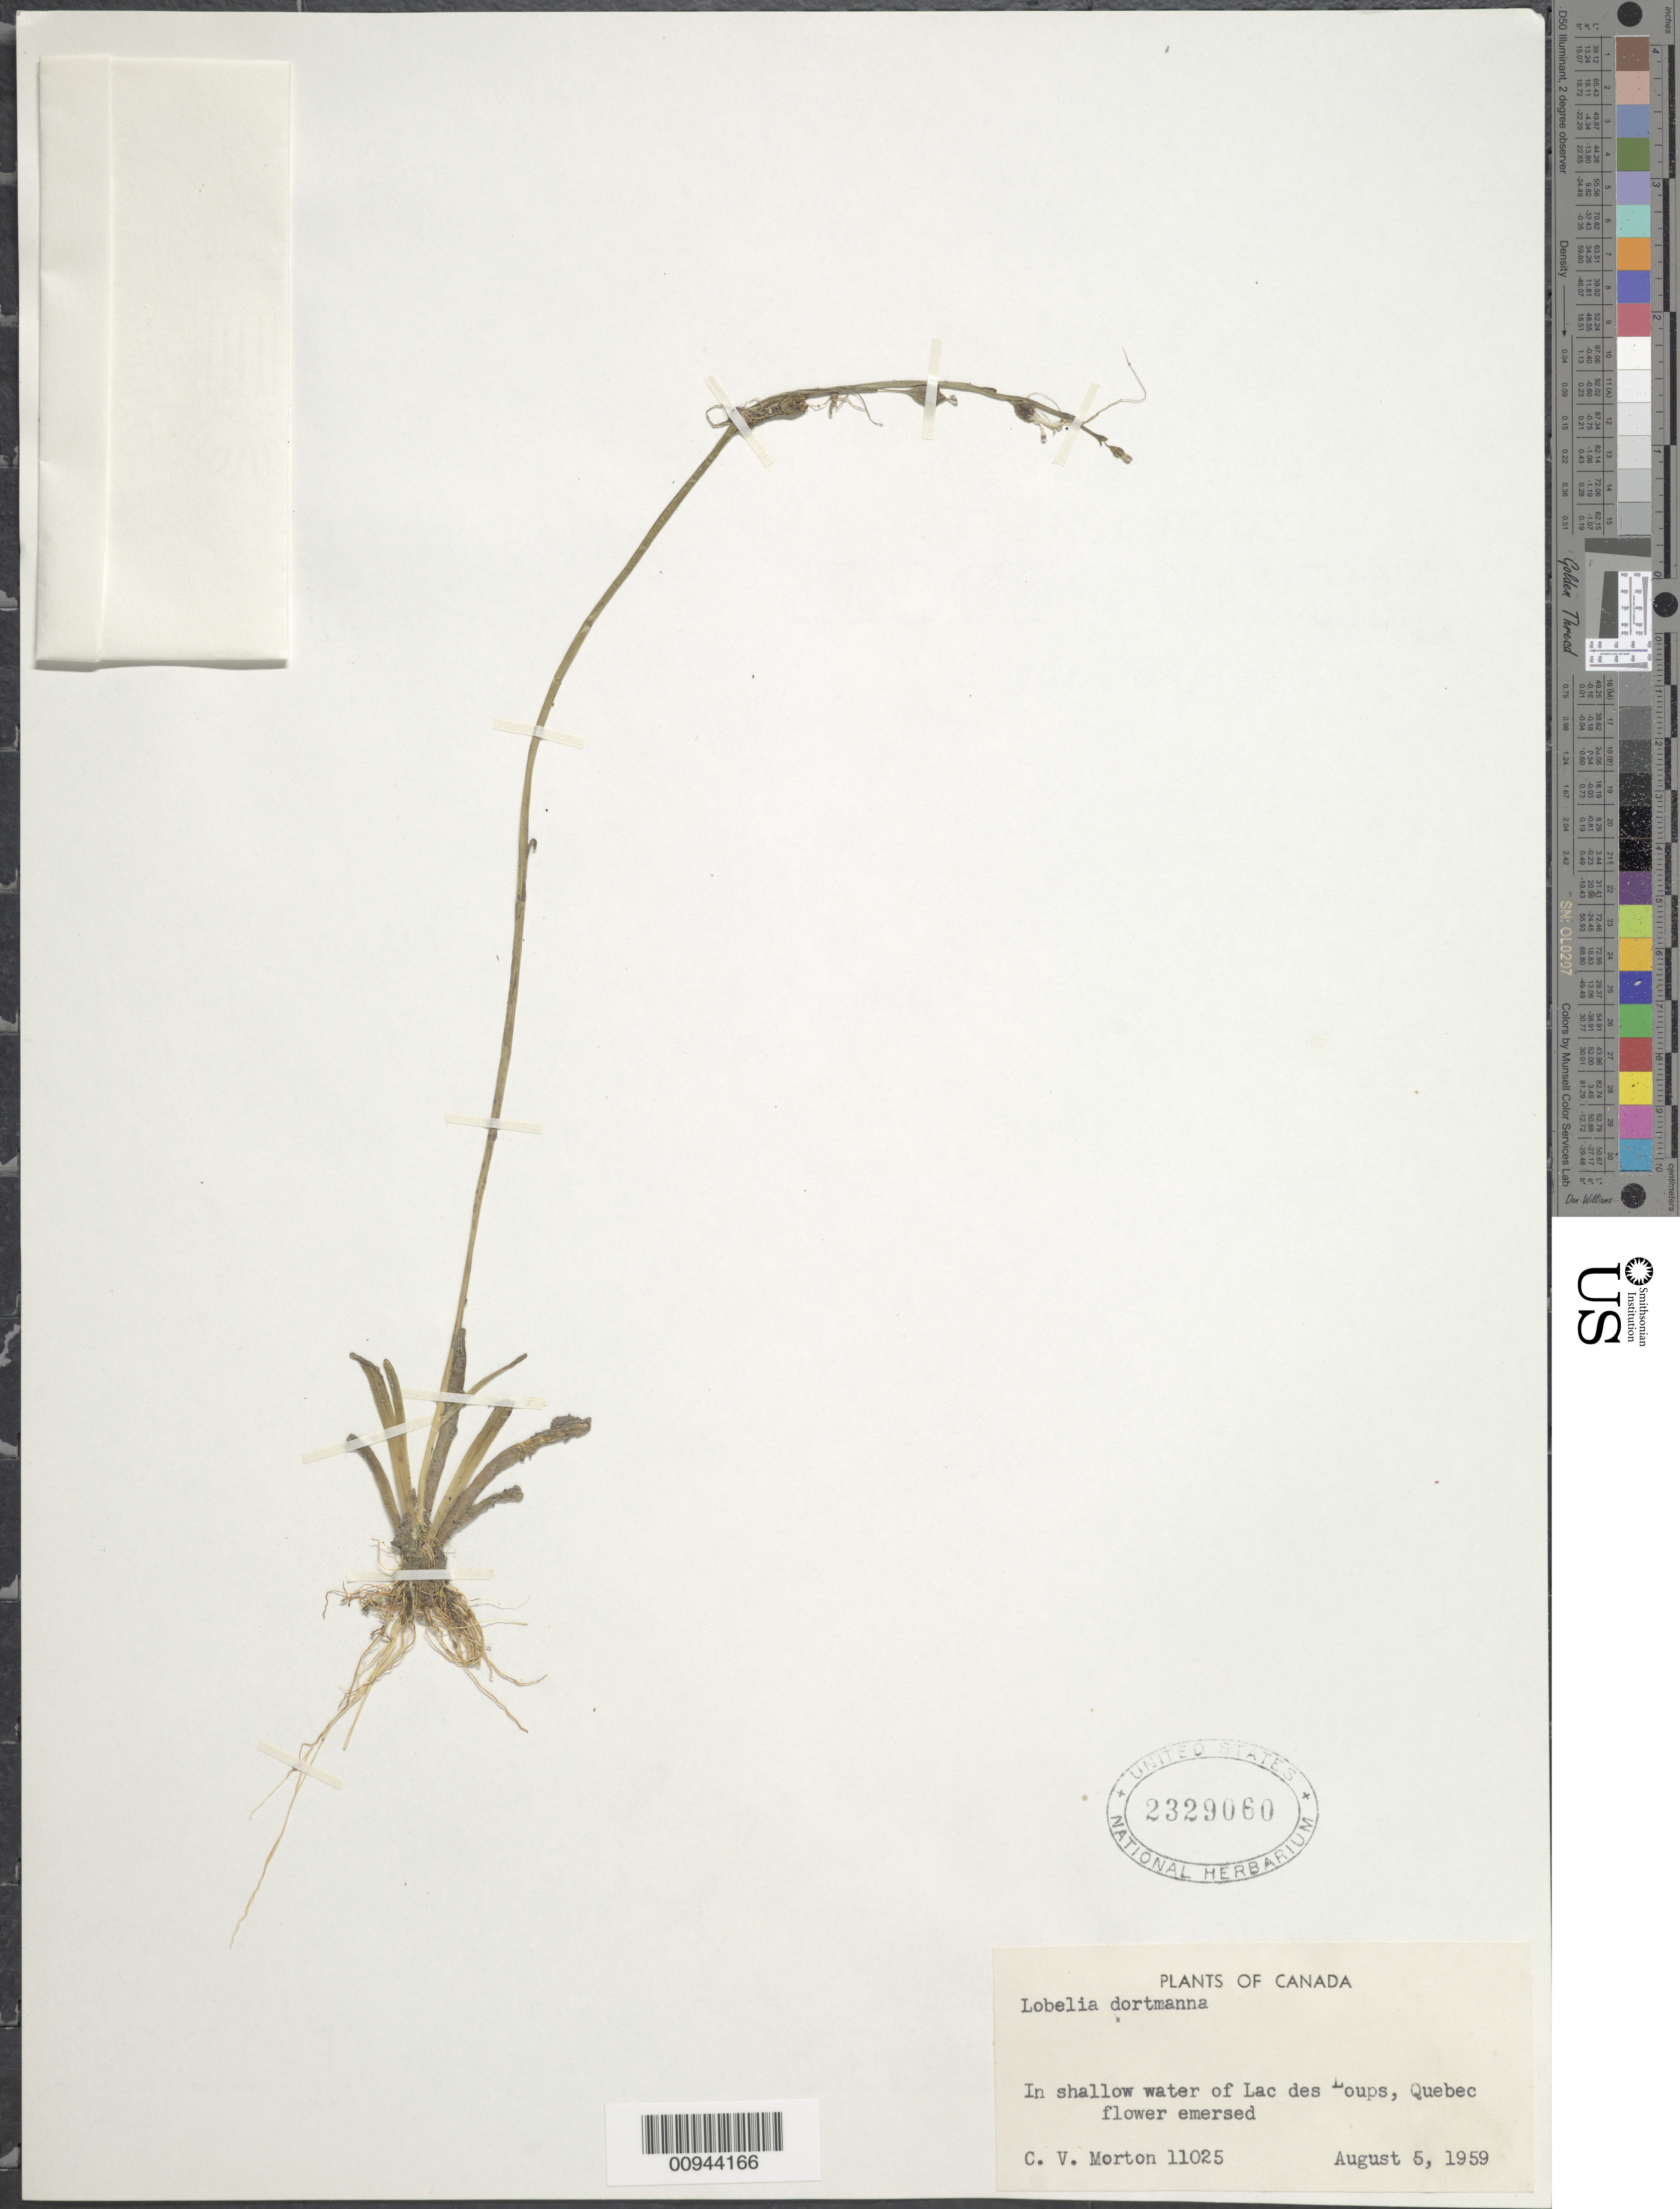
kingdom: Plantae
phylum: Tracheophyta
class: Magnoliopsida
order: Asterales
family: Campanulaceae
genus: Lobelia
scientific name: Lobelia dortmanna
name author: L.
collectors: C. V. Morton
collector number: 11025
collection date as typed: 05 Aug 1959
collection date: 1959-08-05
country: Canada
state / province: Quebec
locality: Lac de Loups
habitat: in shallow water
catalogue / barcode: US 2329060